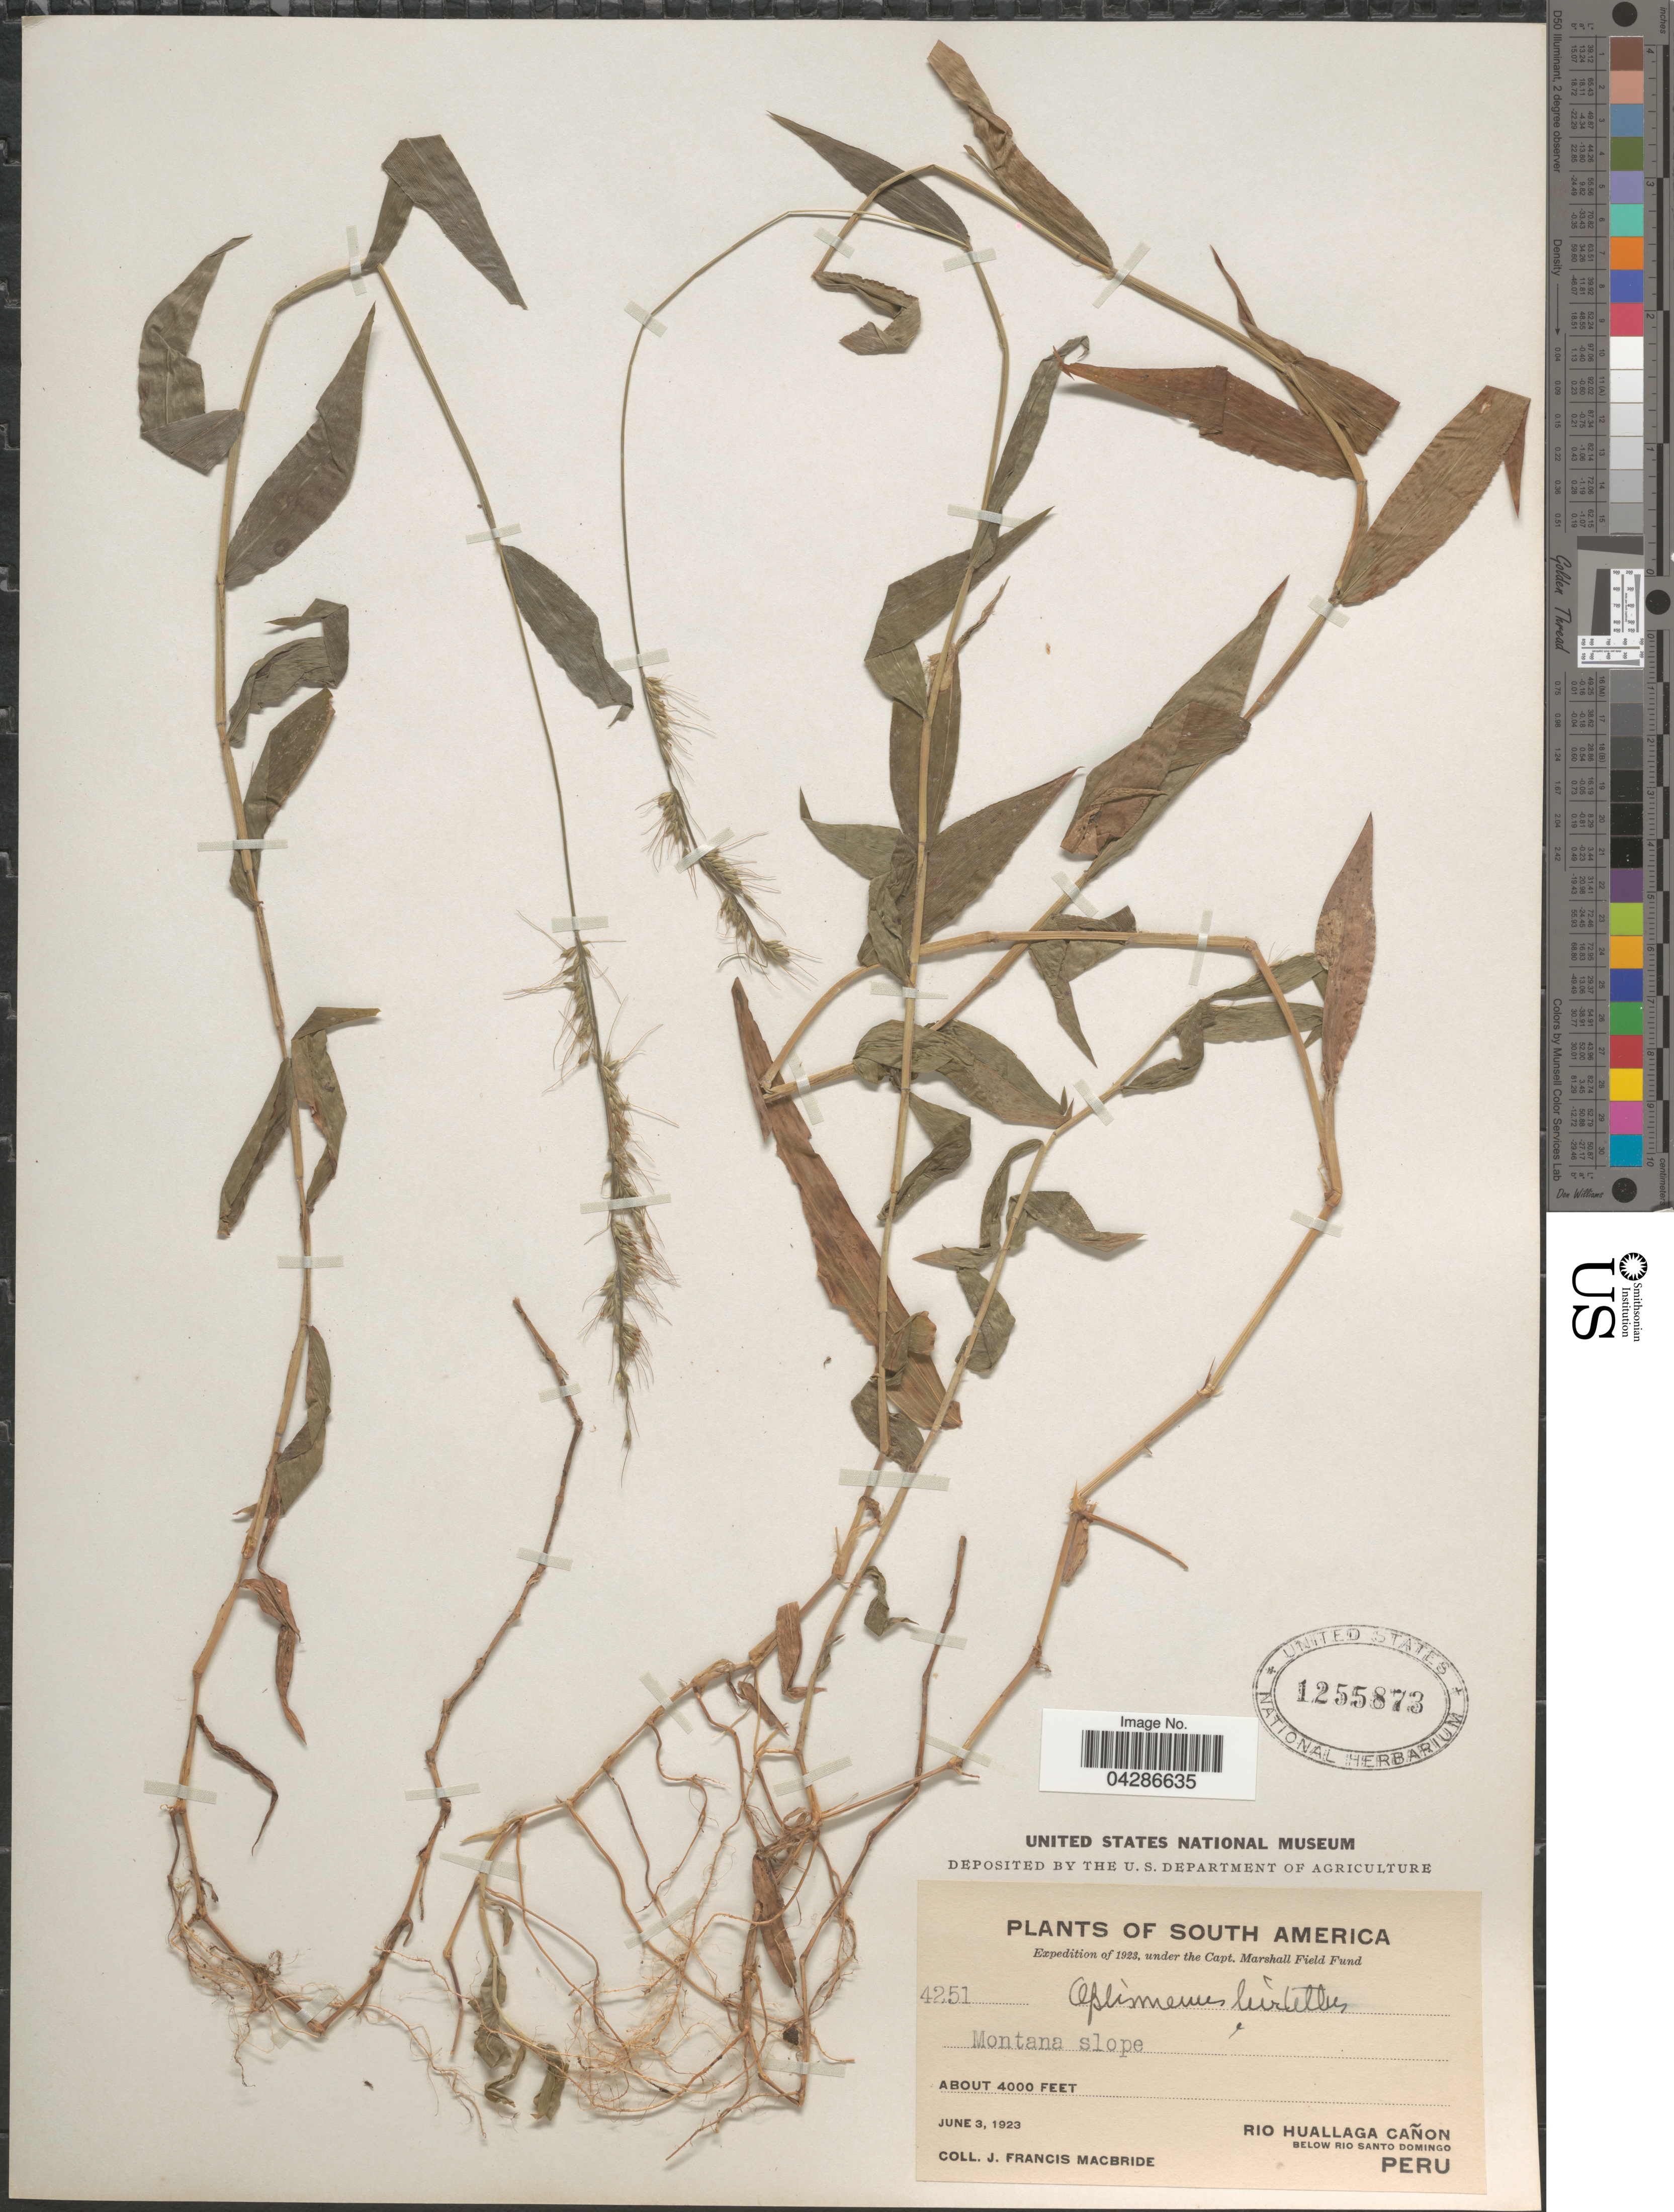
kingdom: Plantae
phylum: Tracheophyta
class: Liliopsida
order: Poales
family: Poaceae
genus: Oplismenus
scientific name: Oplismenus hirtellus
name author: (L.) P. Beauv.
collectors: J. F. Macbride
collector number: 4251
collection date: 1923-06-03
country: Peru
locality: Expedition of 1922. Montana slope. Rio Huallaga Cañon. Below Rio Santo Domingo.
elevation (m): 1219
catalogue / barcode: US 1255873